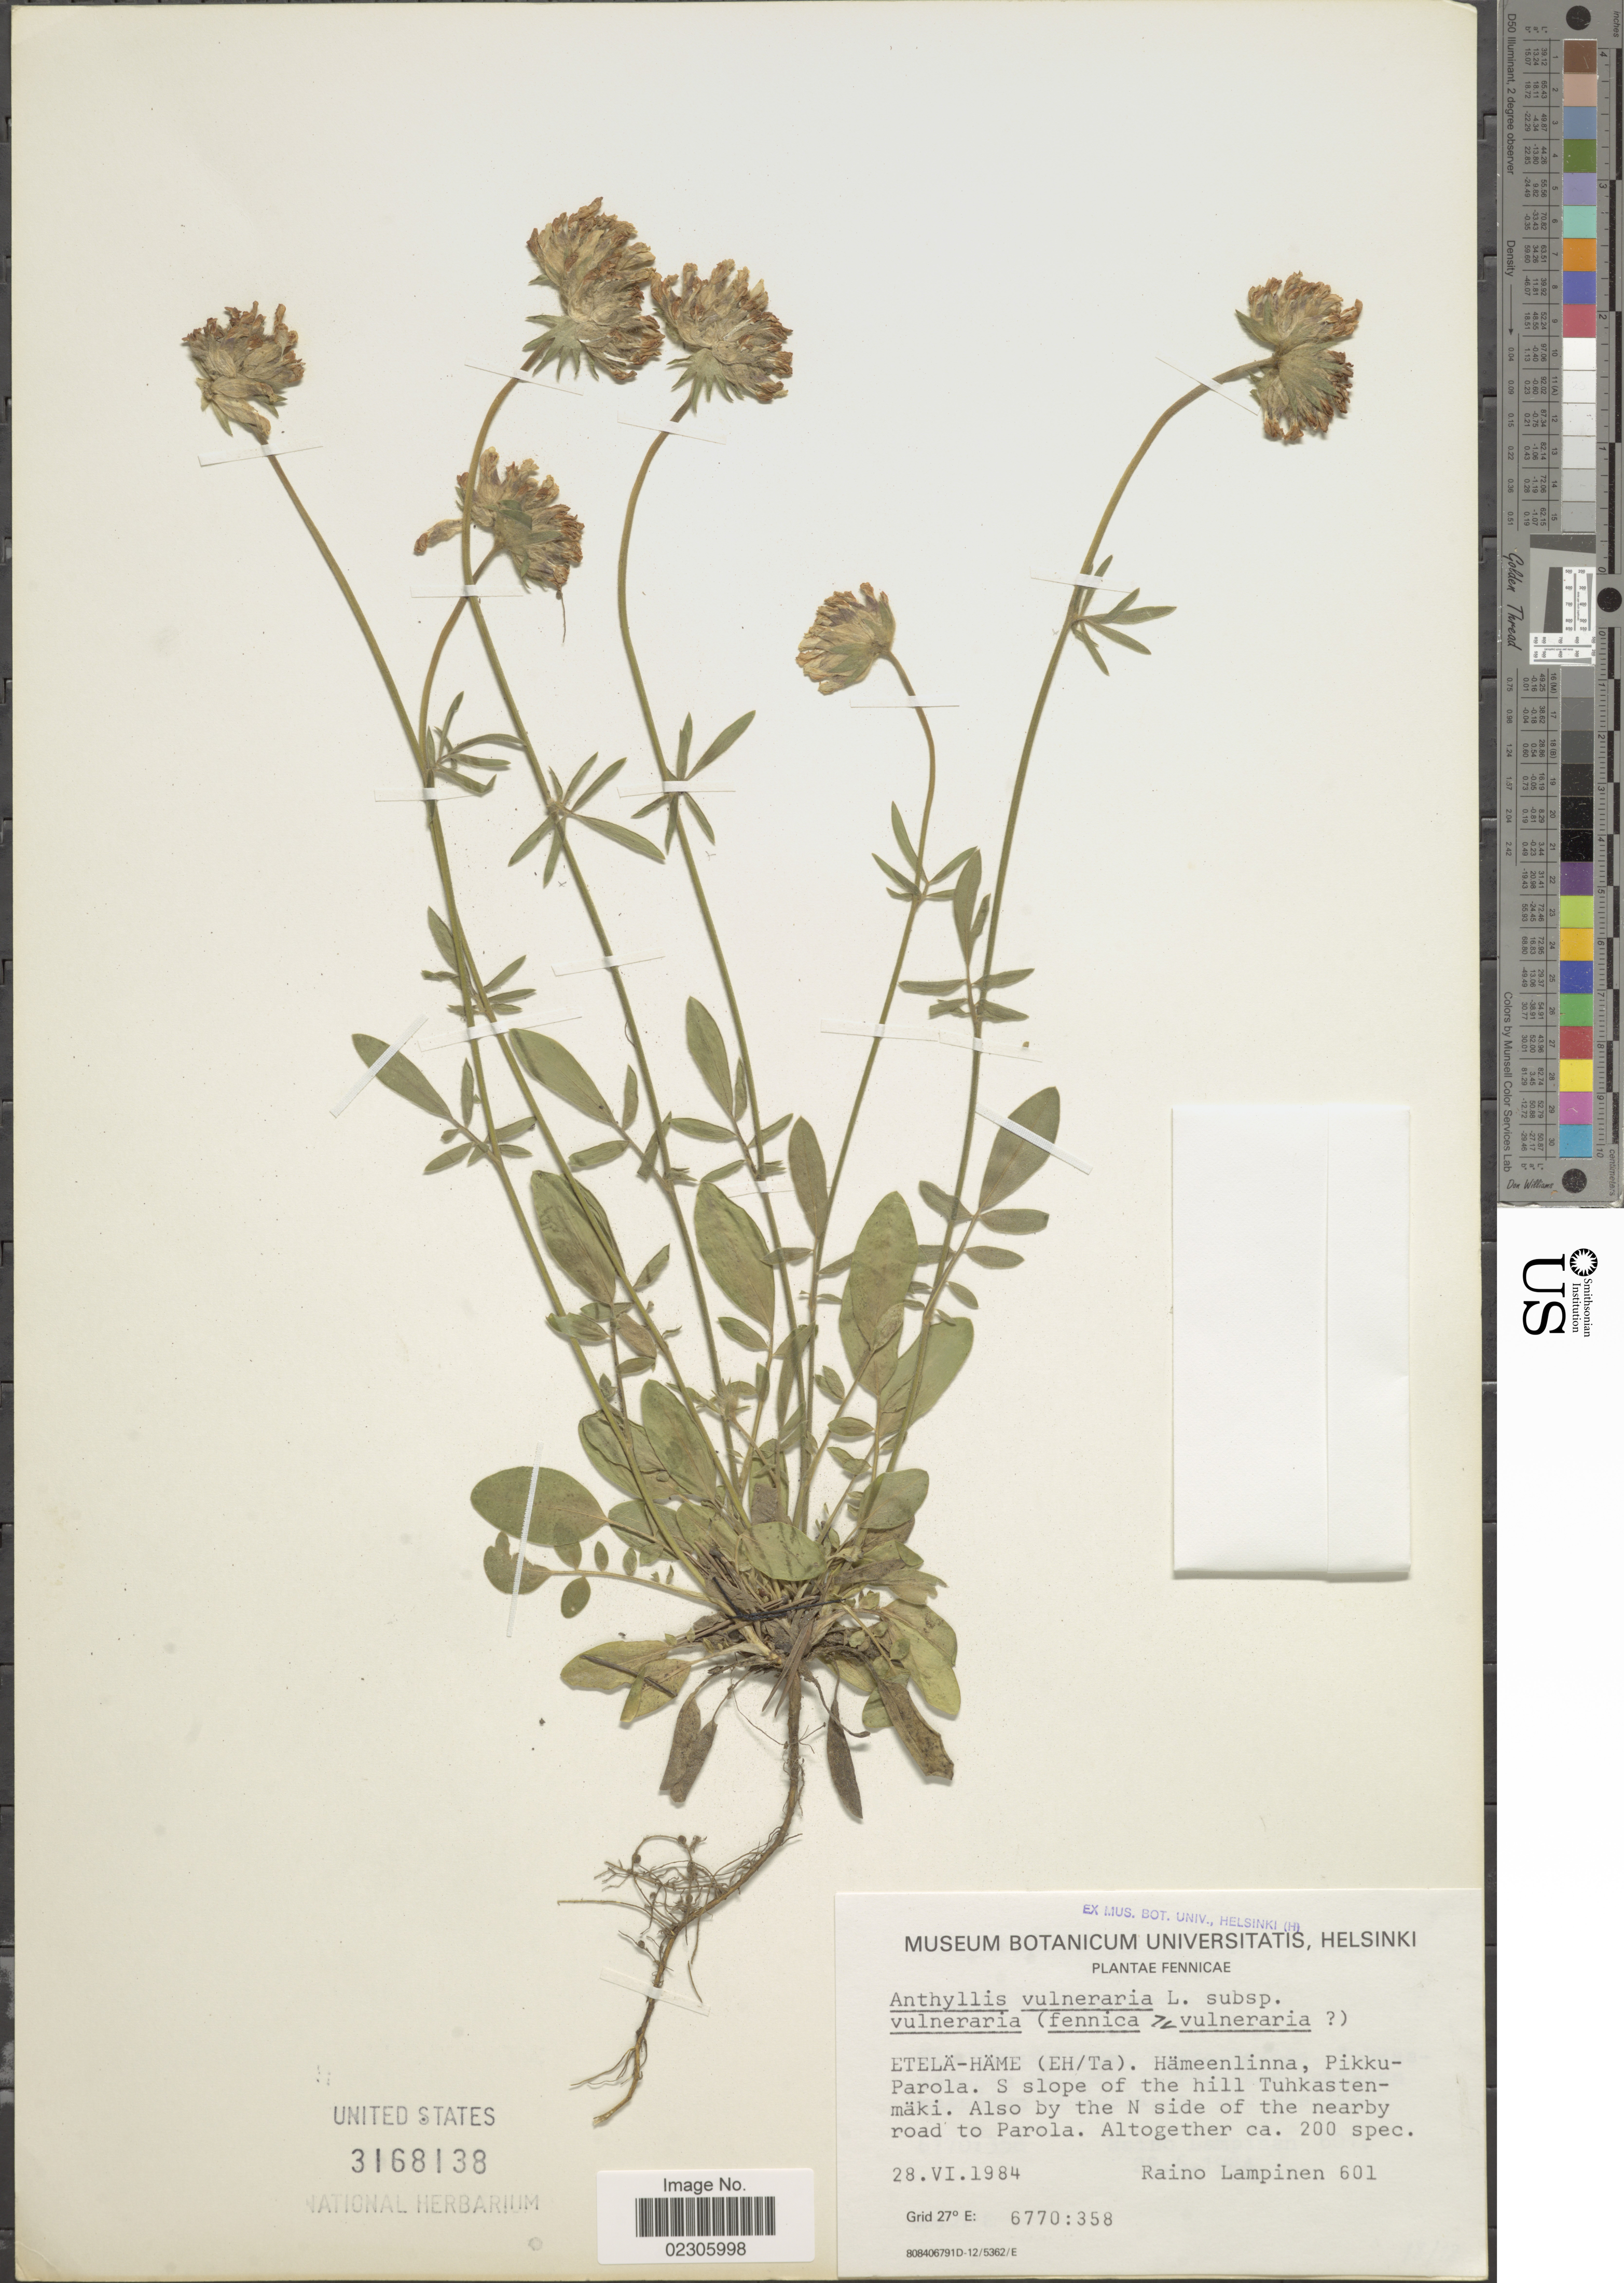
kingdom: Plantae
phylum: Tracheophyta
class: Magnoliopsida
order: Fabales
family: Fabaceae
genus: Anthyllis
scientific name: Anthyllis vulneraria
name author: L.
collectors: R. Lampinen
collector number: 601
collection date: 1984-06-28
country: Finland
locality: Etela-Hame (EH/Ta), Hameenlinna, Pikku-Parola, S slope of the hill Tuhkastenmaki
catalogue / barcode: US 3168138